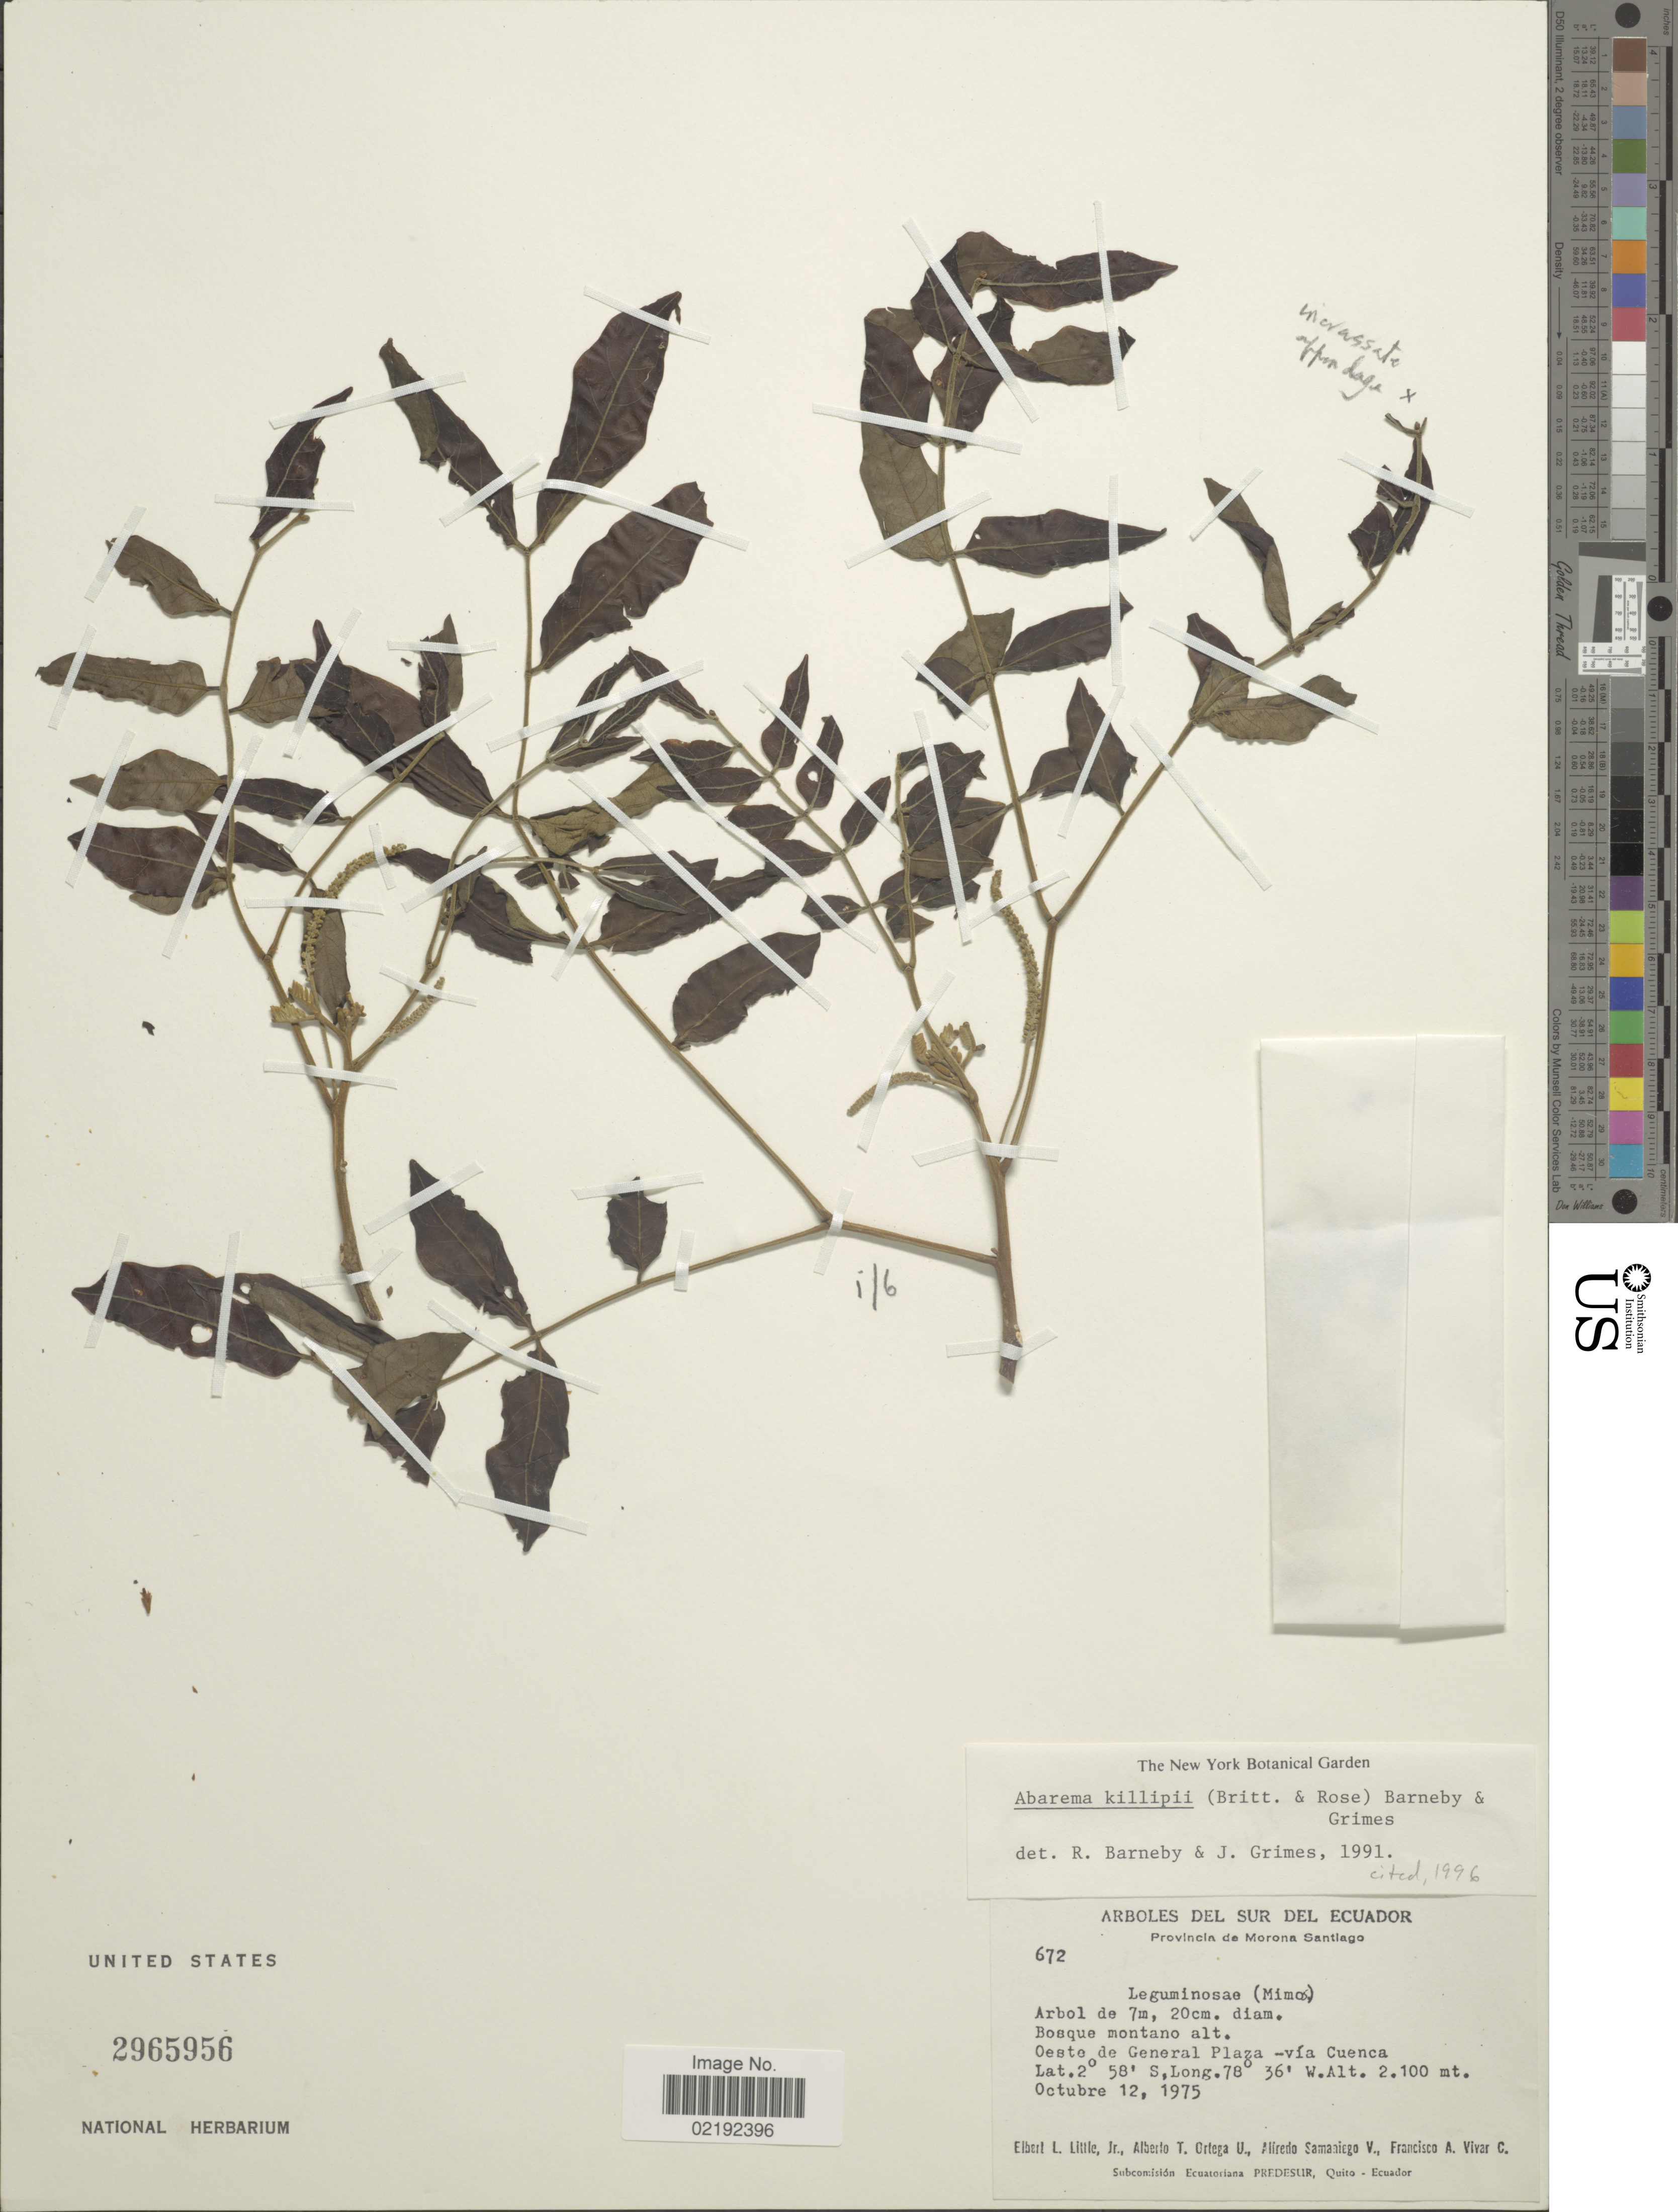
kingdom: Plantae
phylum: Tracheophyta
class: Magnoliopsida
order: Fabales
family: Fabaceae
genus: Punjuba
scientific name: Punjuba killipii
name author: Britton & Rose ex Britton & Killip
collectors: E. L. Little, A. T. Ortega U., A. V. Samaniego & F. A. Vivar C.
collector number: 672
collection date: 1975-10-12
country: Ecuador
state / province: Morona-Santiago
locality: Sur del Ecuador, Oeste de General Plaza-via Cuenca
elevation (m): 2100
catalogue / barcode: US 2965956